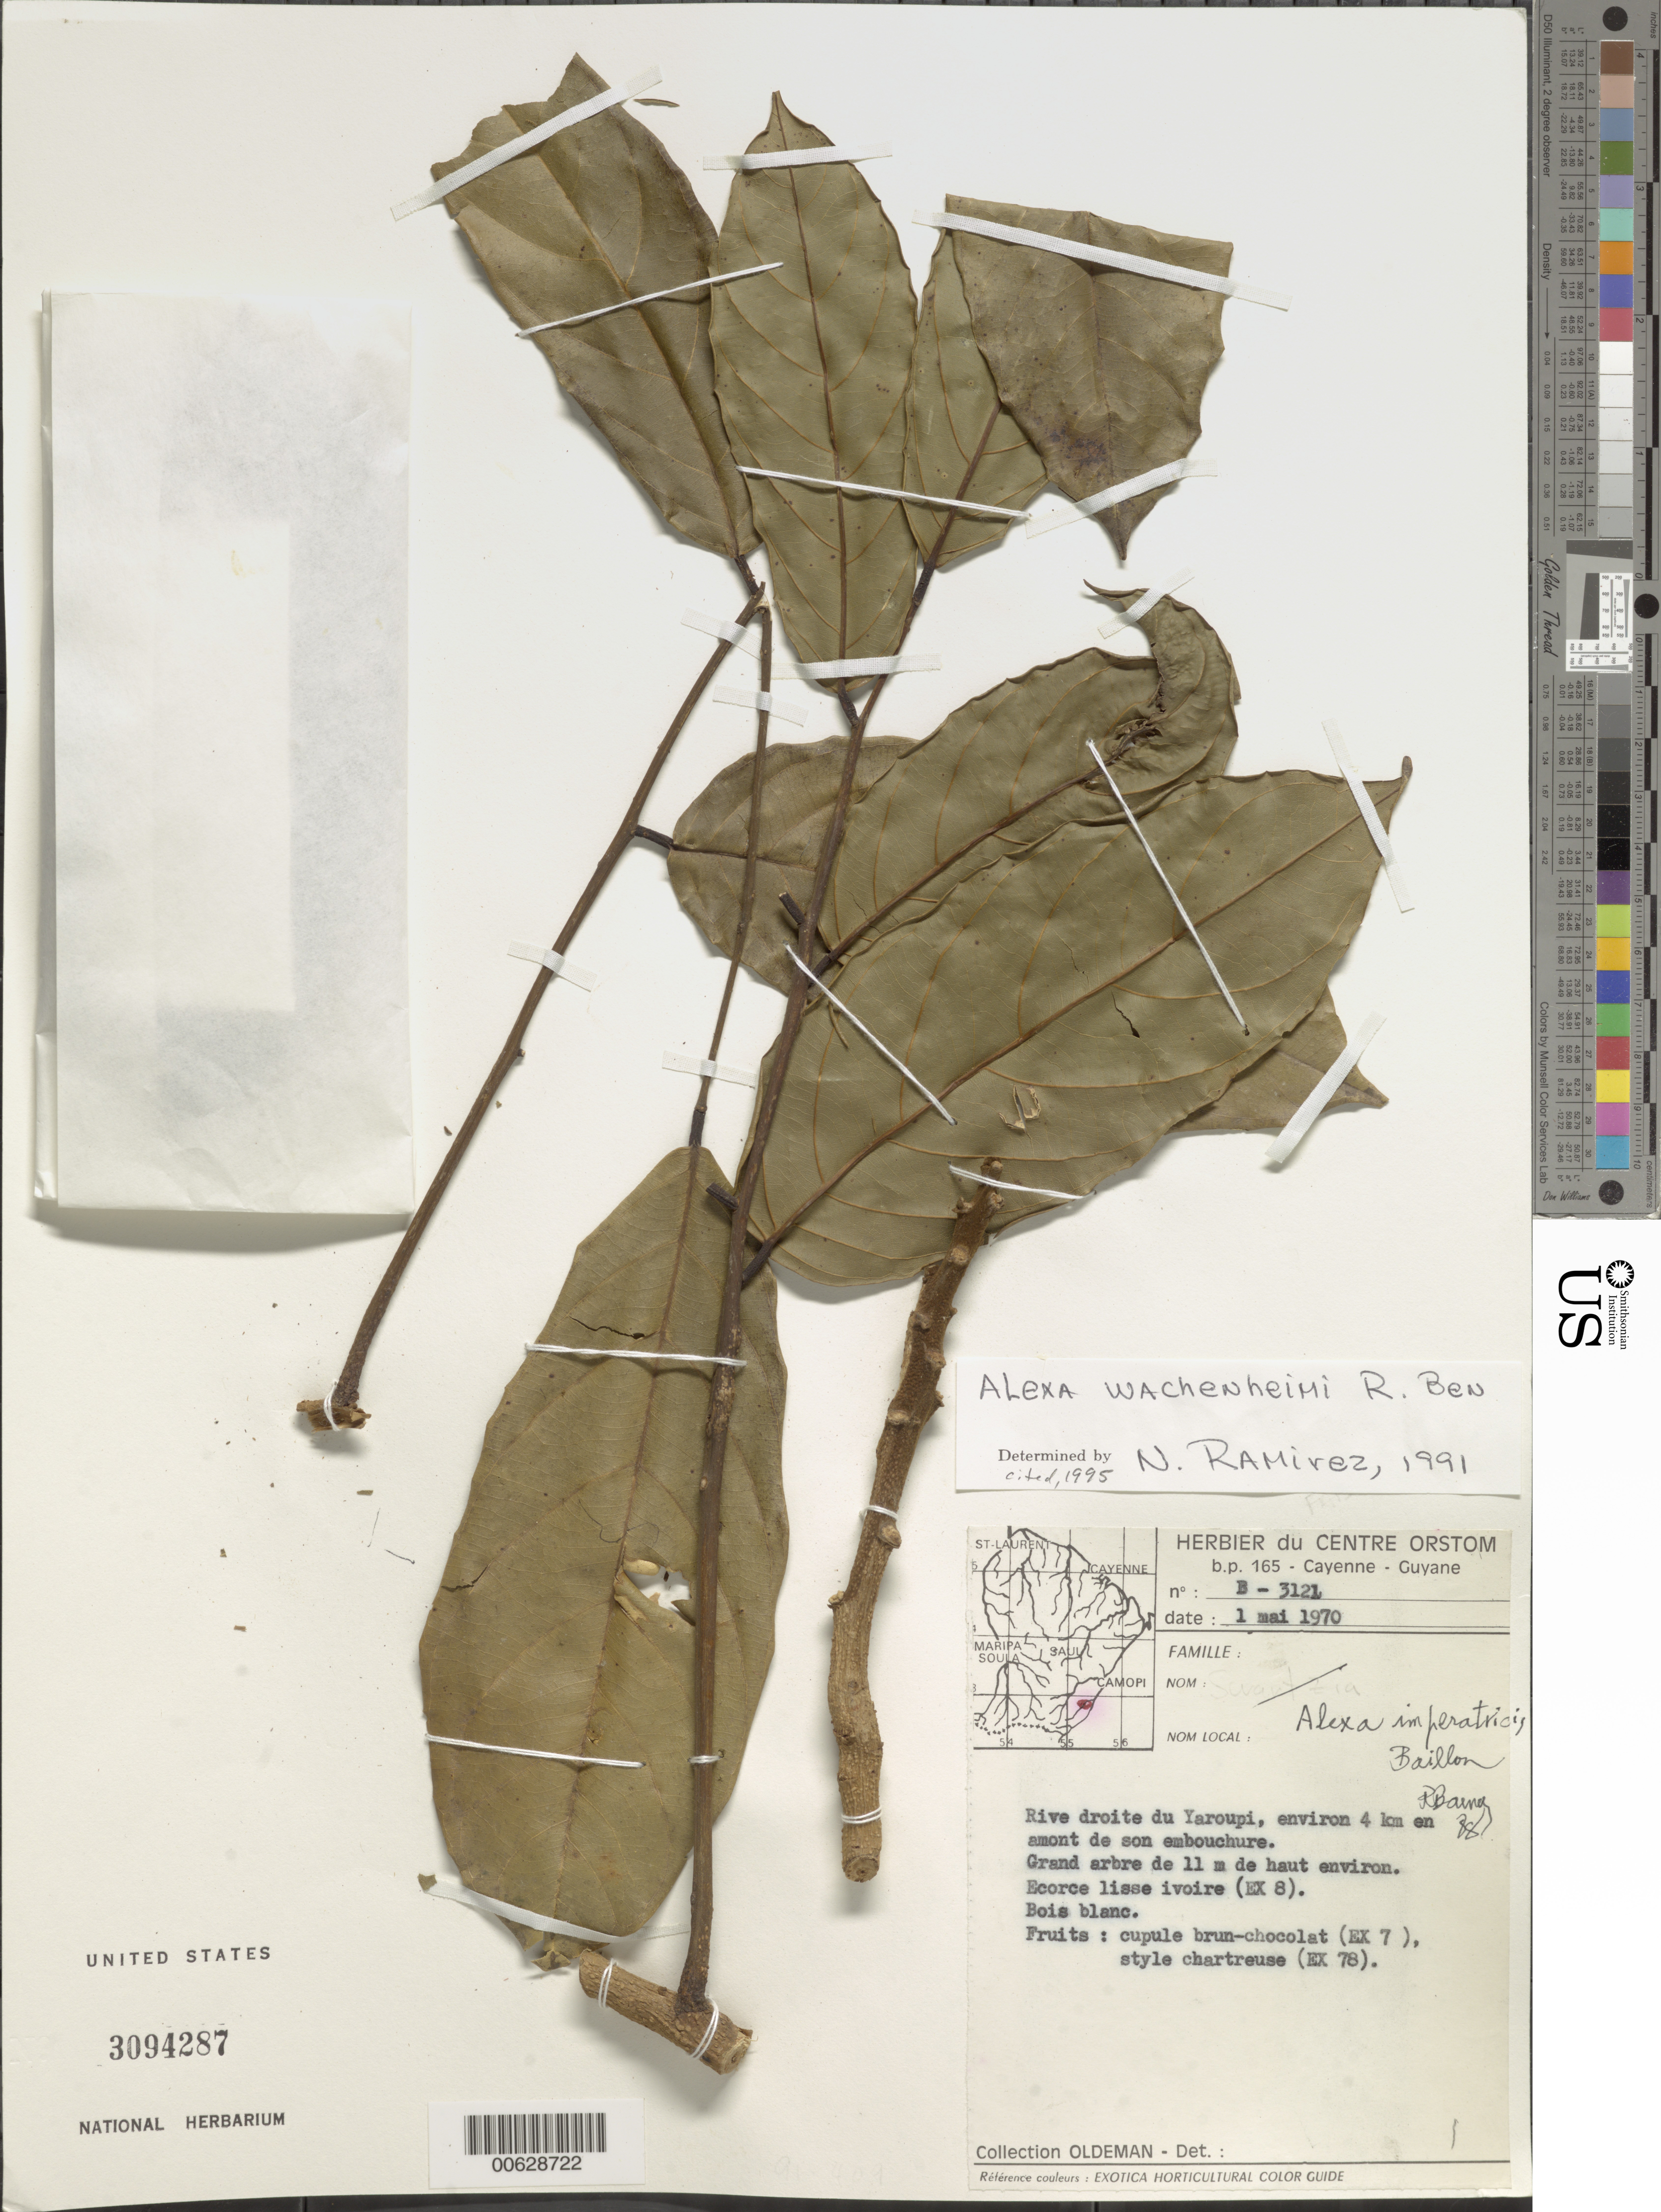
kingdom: Plantae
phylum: Tracheophyta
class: Magnoliopsida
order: Fabales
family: Fabaceae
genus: Alexa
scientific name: Alexa wachenheimii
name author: Benoist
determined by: Ramírez, N.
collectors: R. Oldeman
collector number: B 3121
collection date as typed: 1-May-70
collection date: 1970-05-01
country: French Guiana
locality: Rivière Yaroupi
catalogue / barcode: US 3094287